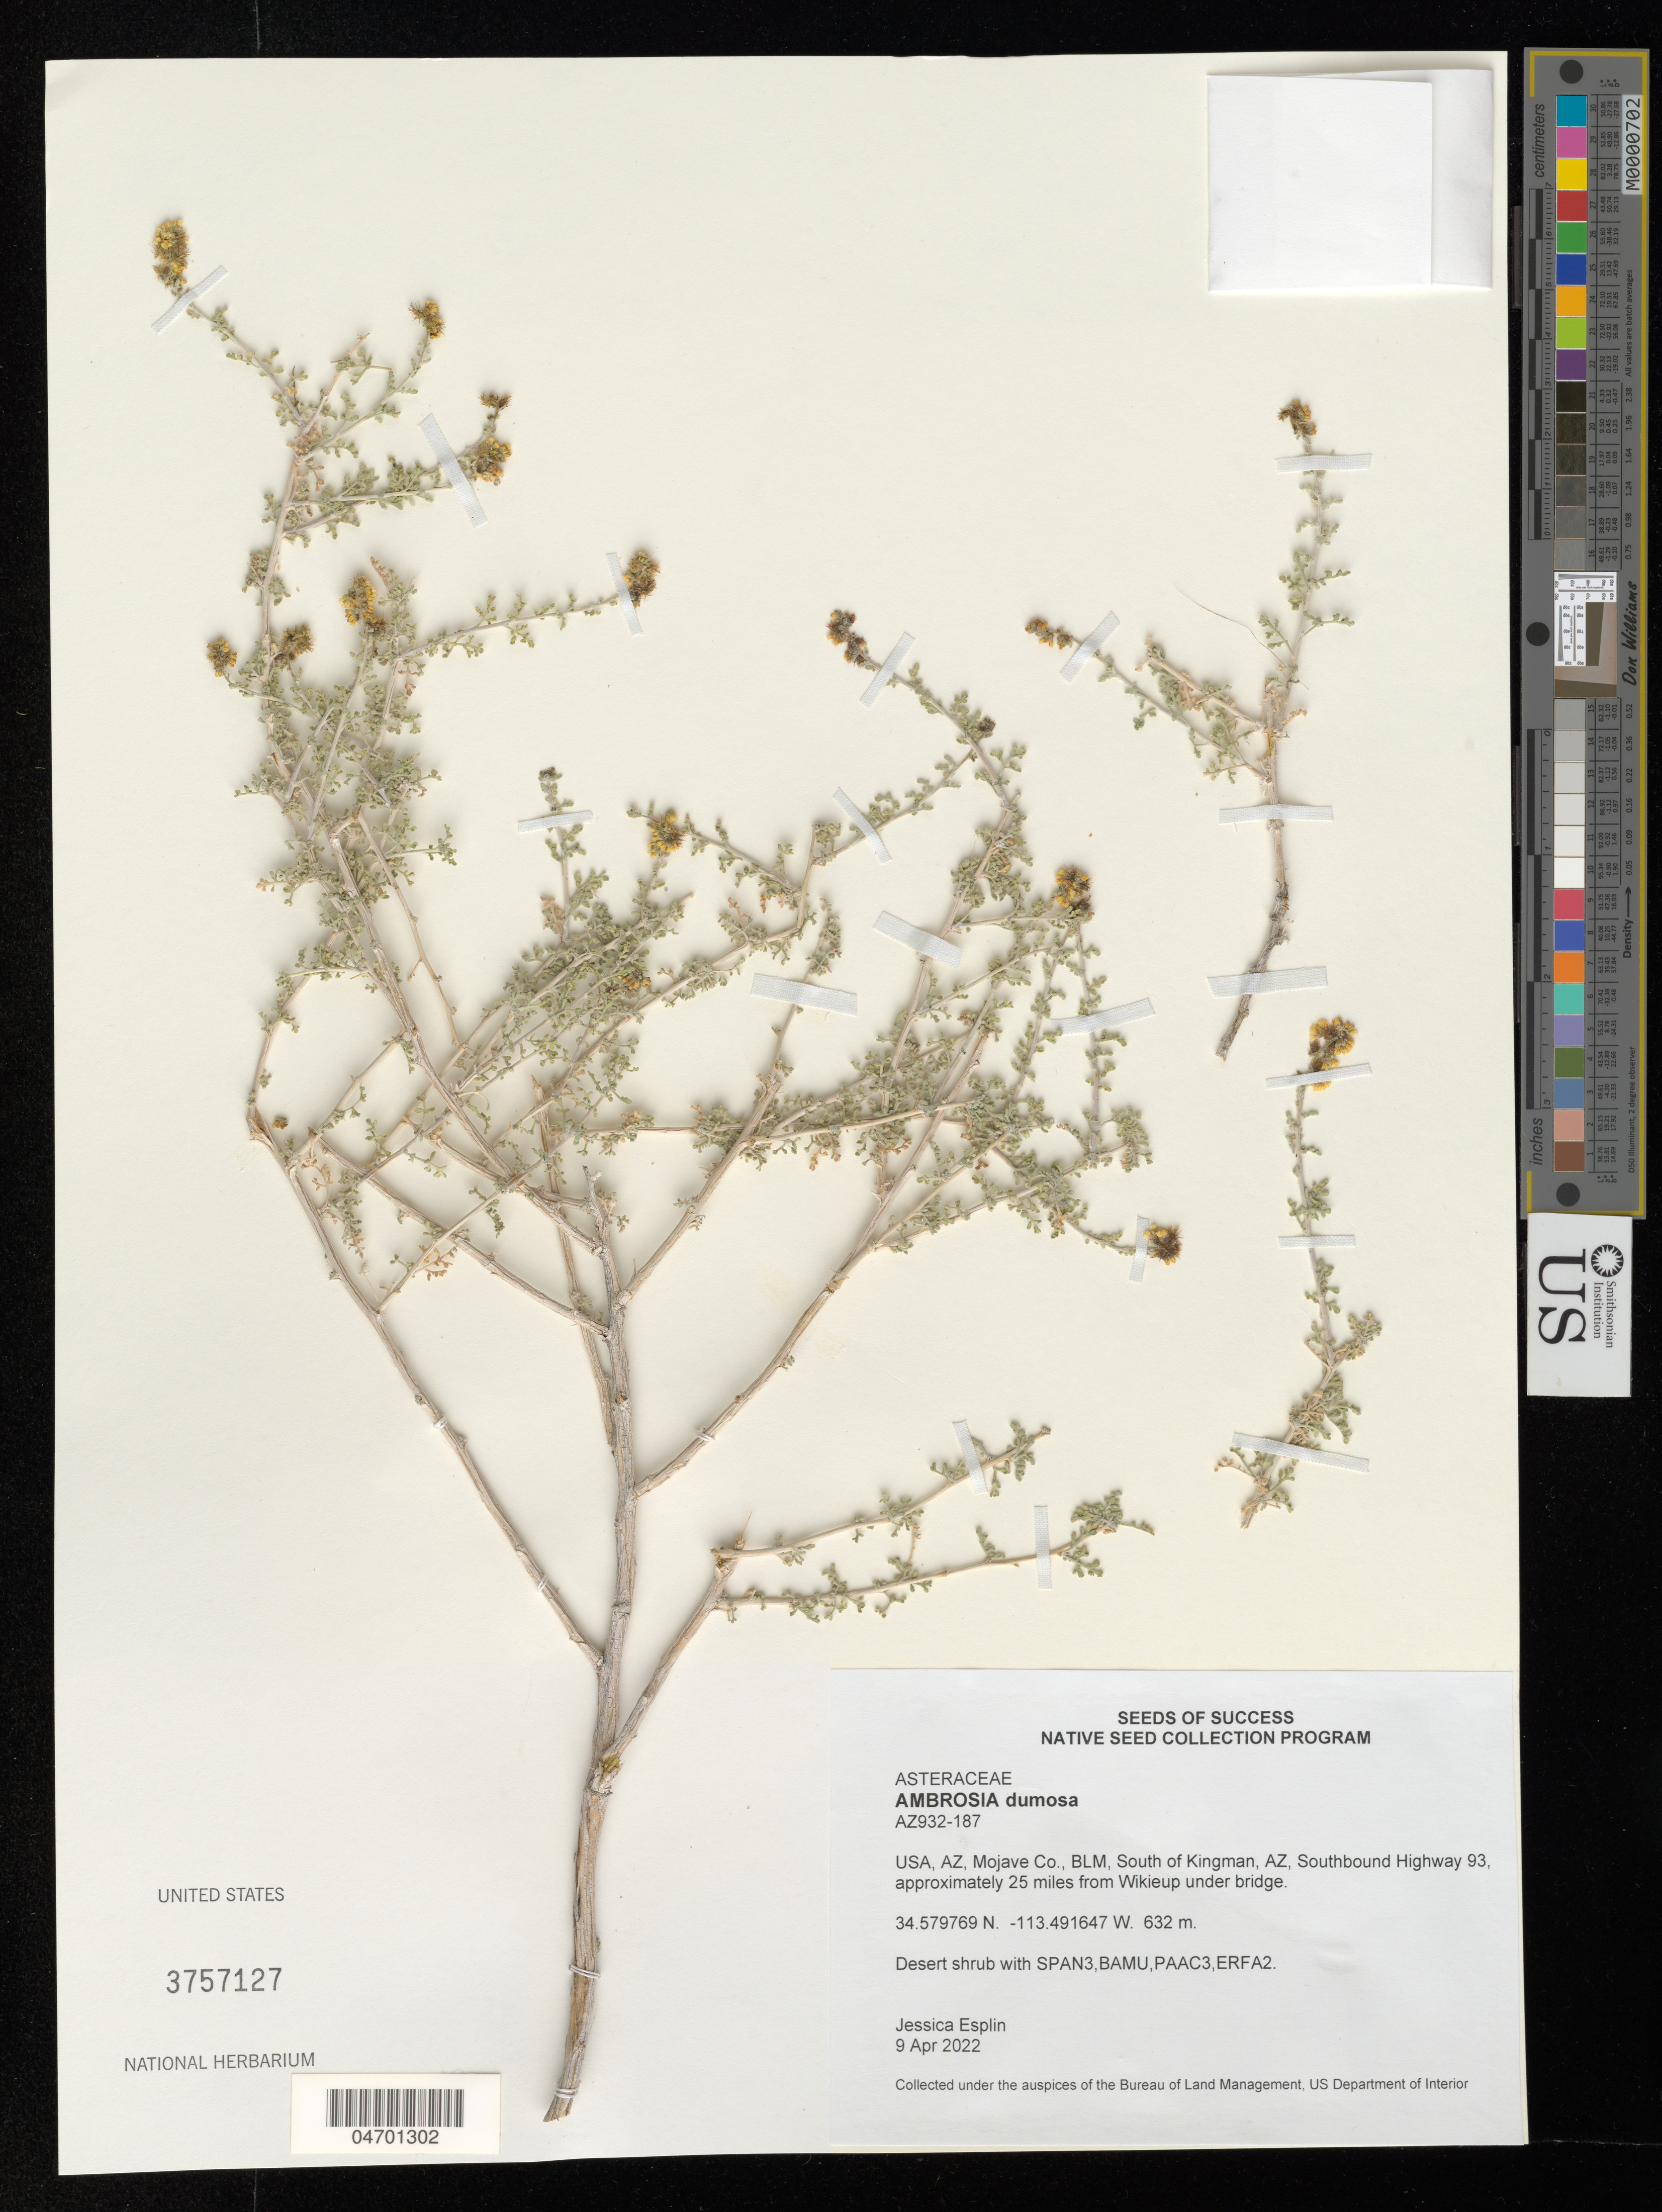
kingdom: Plantae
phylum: Tracheophyta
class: Magnoliopsida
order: Asterales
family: Asteraceae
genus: Ambrosia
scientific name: Ambrosia dumosa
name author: (A. Gray) W.W.Payne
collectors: A. Ron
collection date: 2022-04-09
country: United States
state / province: Arizona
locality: AZ, Mojave Co., BLM, South of Kingman, Southbound 93, approximately 25 miles past Wikieup under bridge.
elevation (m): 632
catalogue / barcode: US 3757127